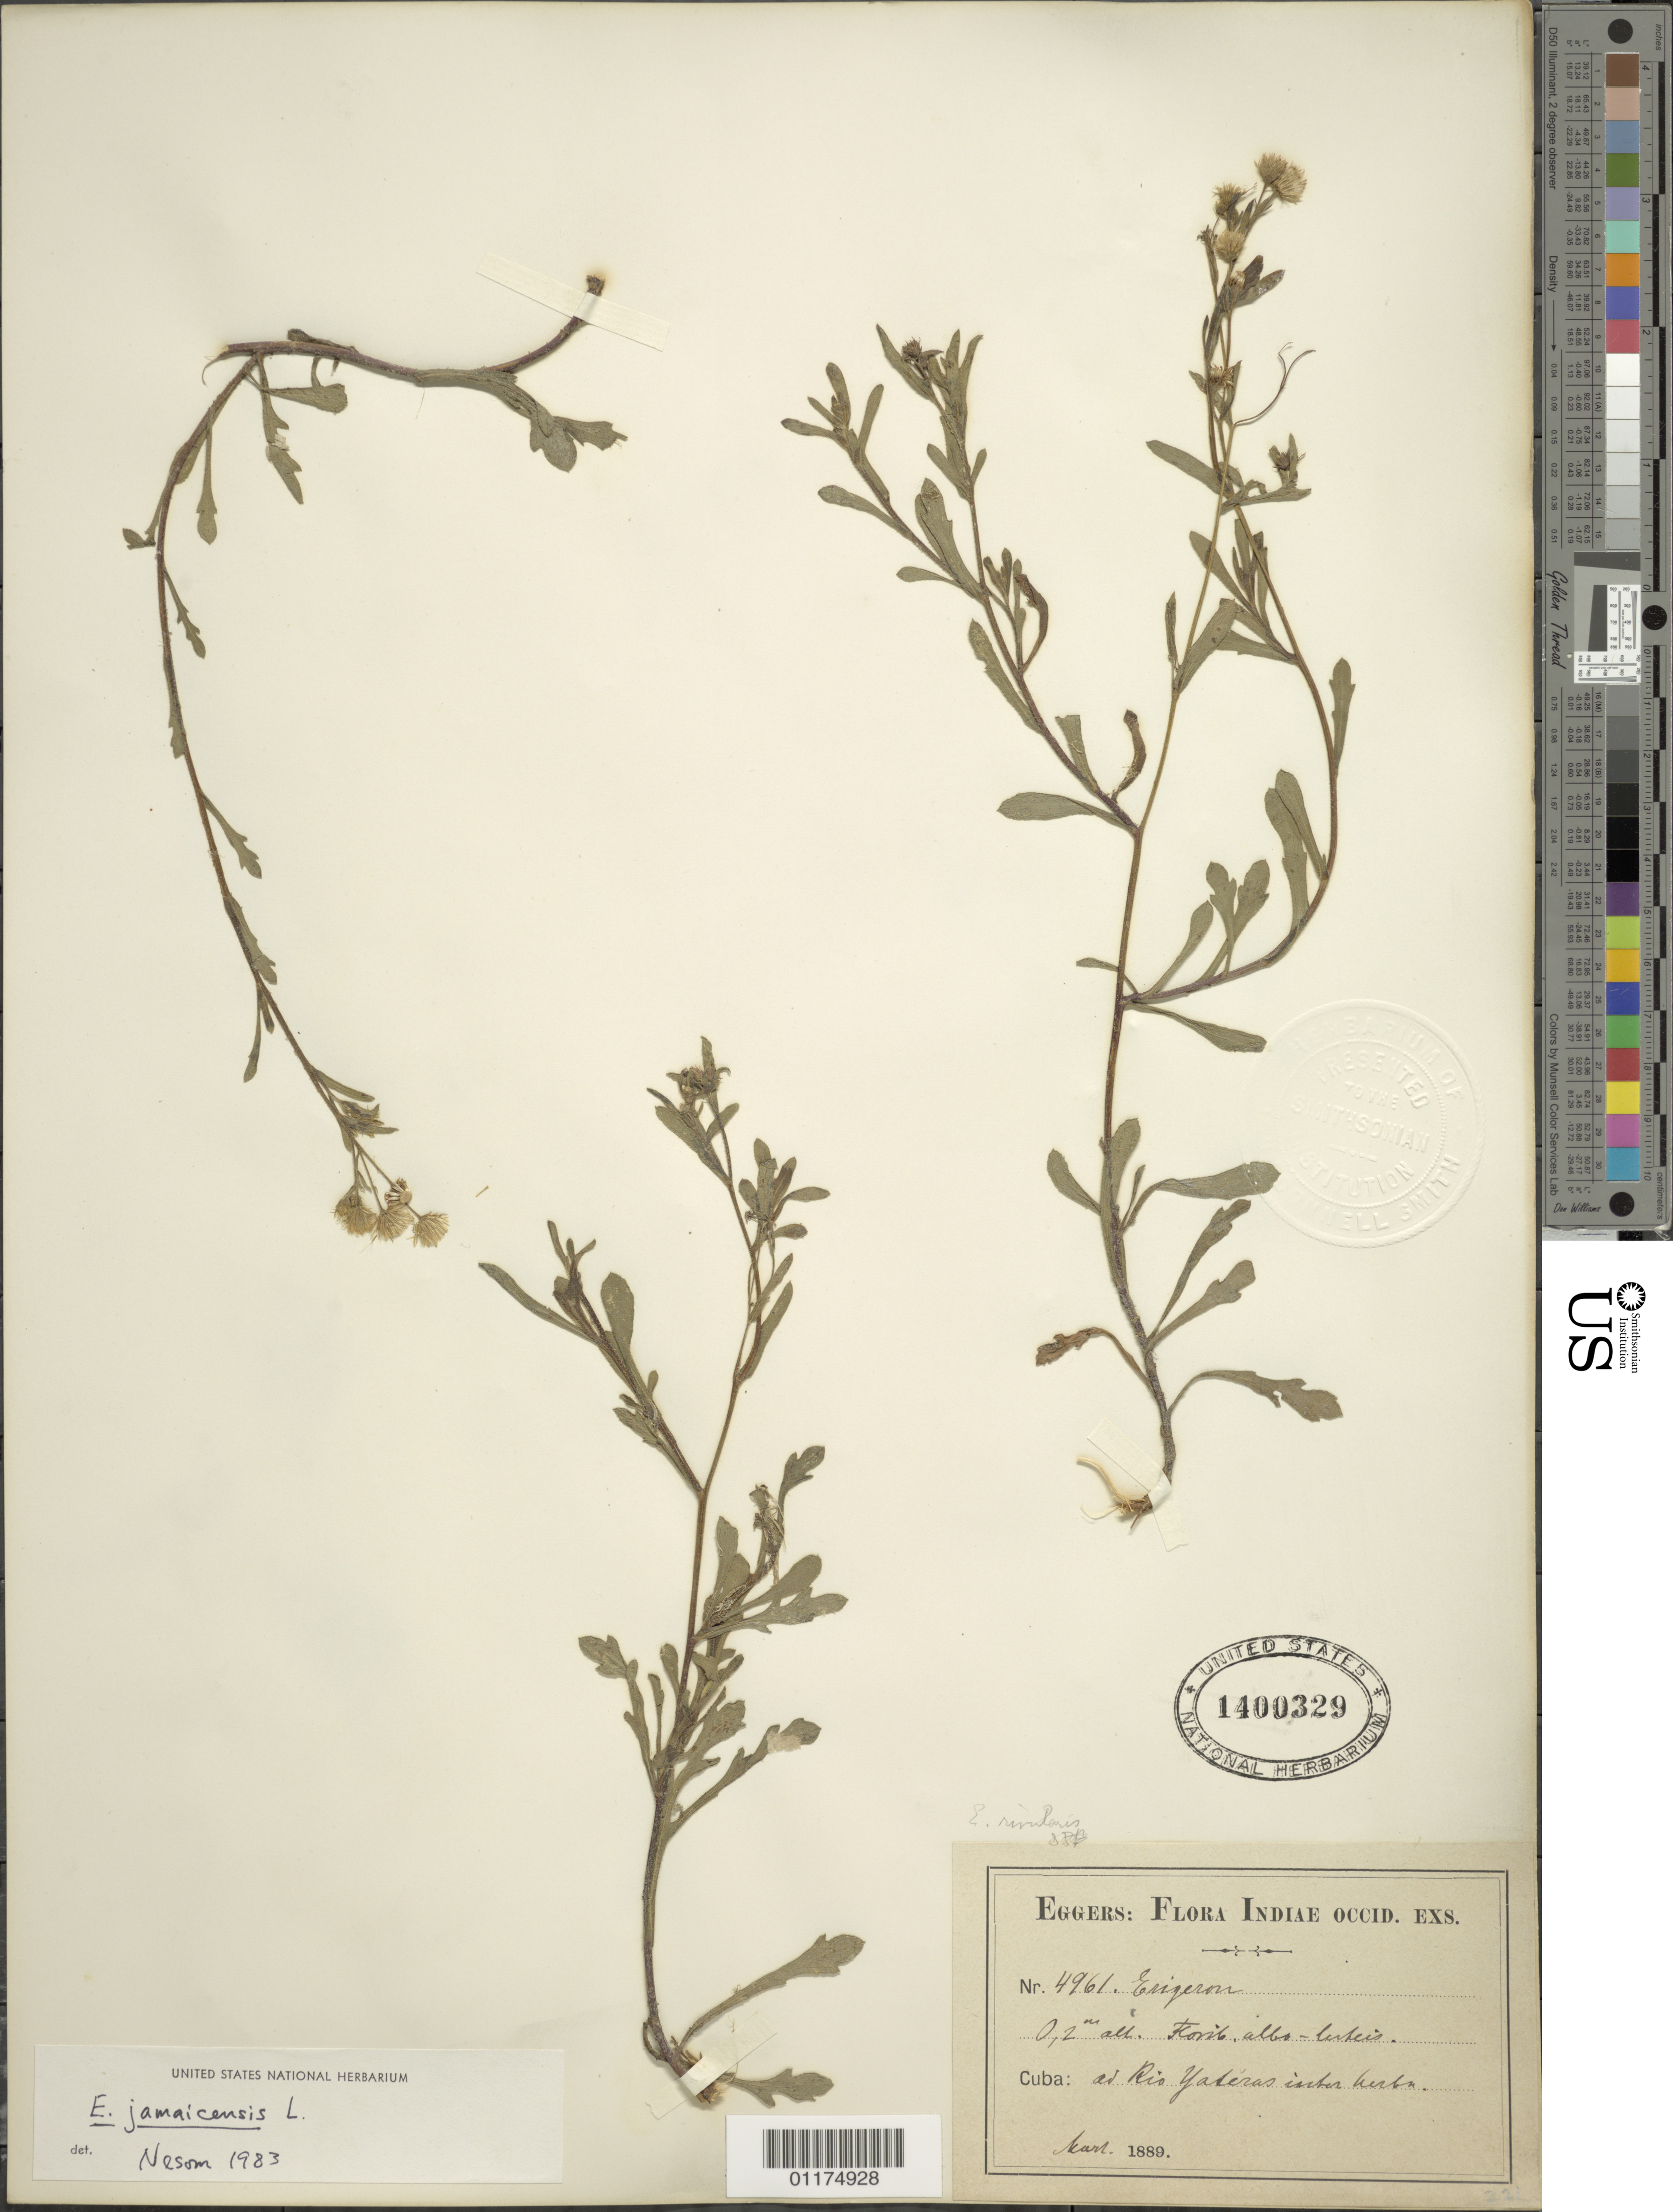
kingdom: Plantae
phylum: Tracheophyta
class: Magnoliopsida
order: Asterales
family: Asteraceae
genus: Erigeron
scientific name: Erigeron jamaicensis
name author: L.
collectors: -. Eggers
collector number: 4961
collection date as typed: Mar 1889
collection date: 1889-03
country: Cuba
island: Cuba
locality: at Rio Yaleras into herbu.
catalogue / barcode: US 1400329